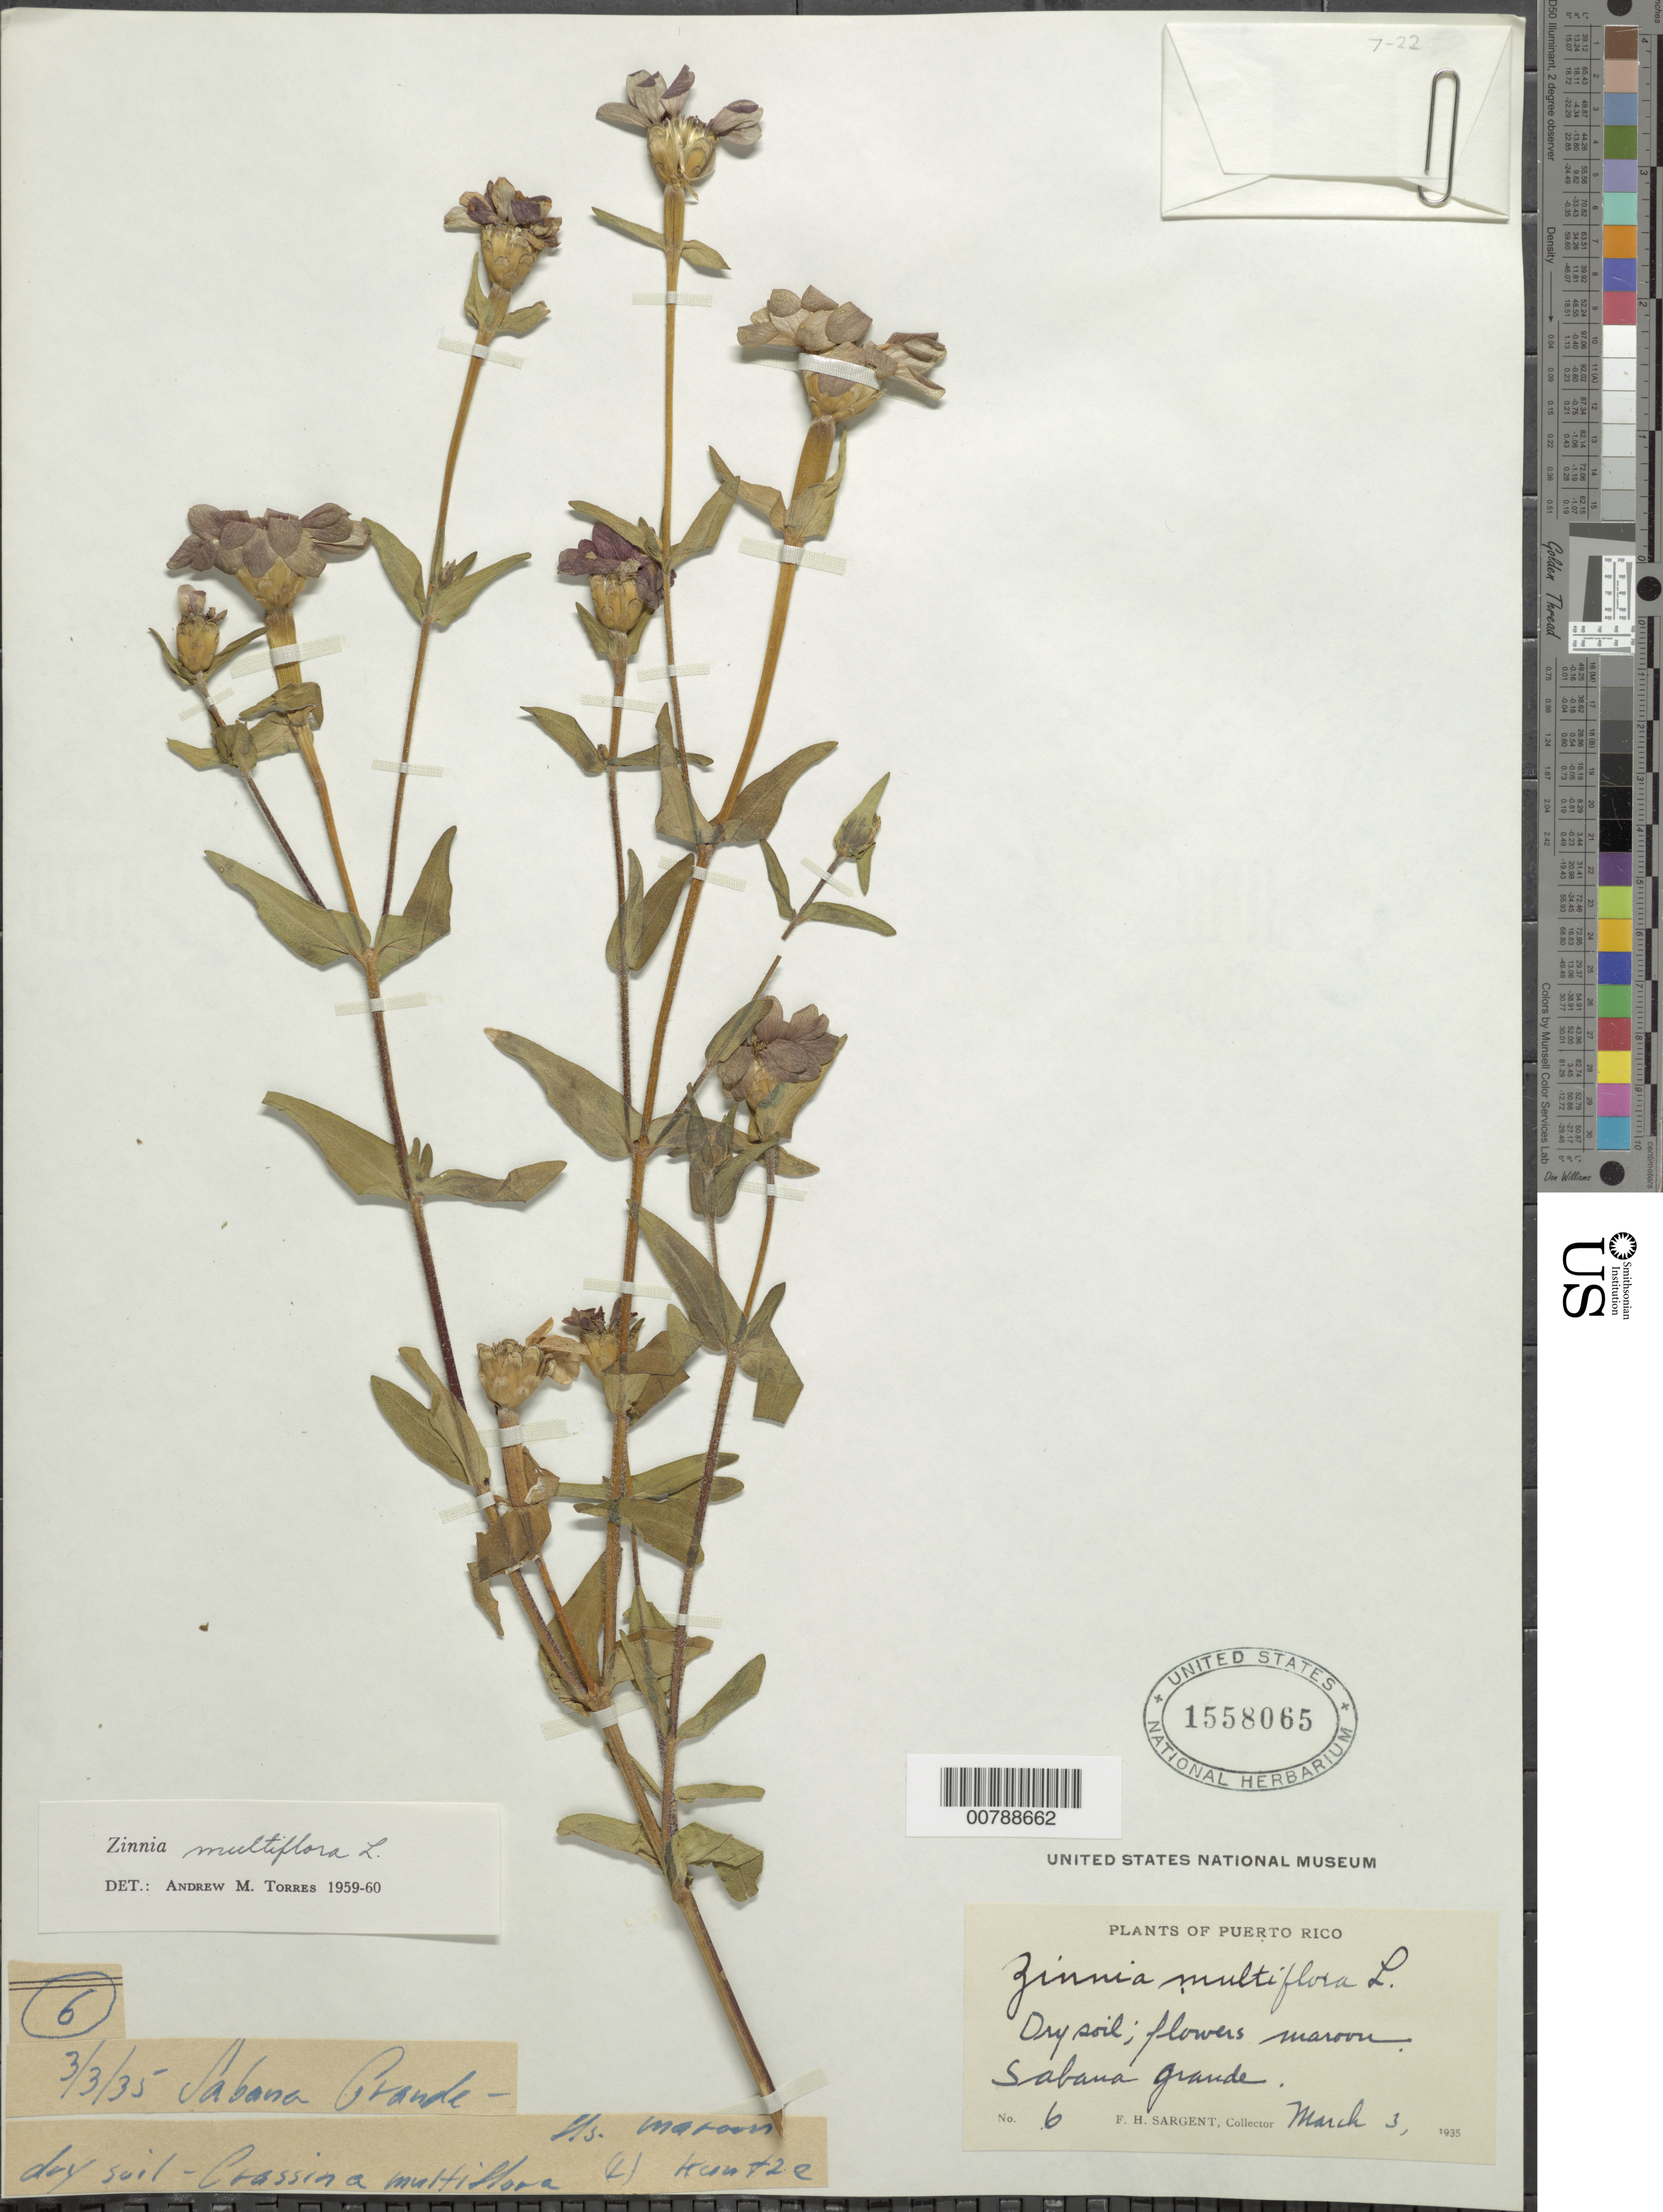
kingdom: Plantae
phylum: Tracheophyta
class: Magnoliopsida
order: Asterales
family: Asteraceae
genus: Zinnia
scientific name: Zinnia peruviana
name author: (L.) L.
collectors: F. H. Sargent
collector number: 6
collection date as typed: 03 Mar 1935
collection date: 1935-03-03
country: Puerto Rico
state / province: Sabana Grande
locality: Sabana Grande, dry soil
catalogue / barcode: US 1558065